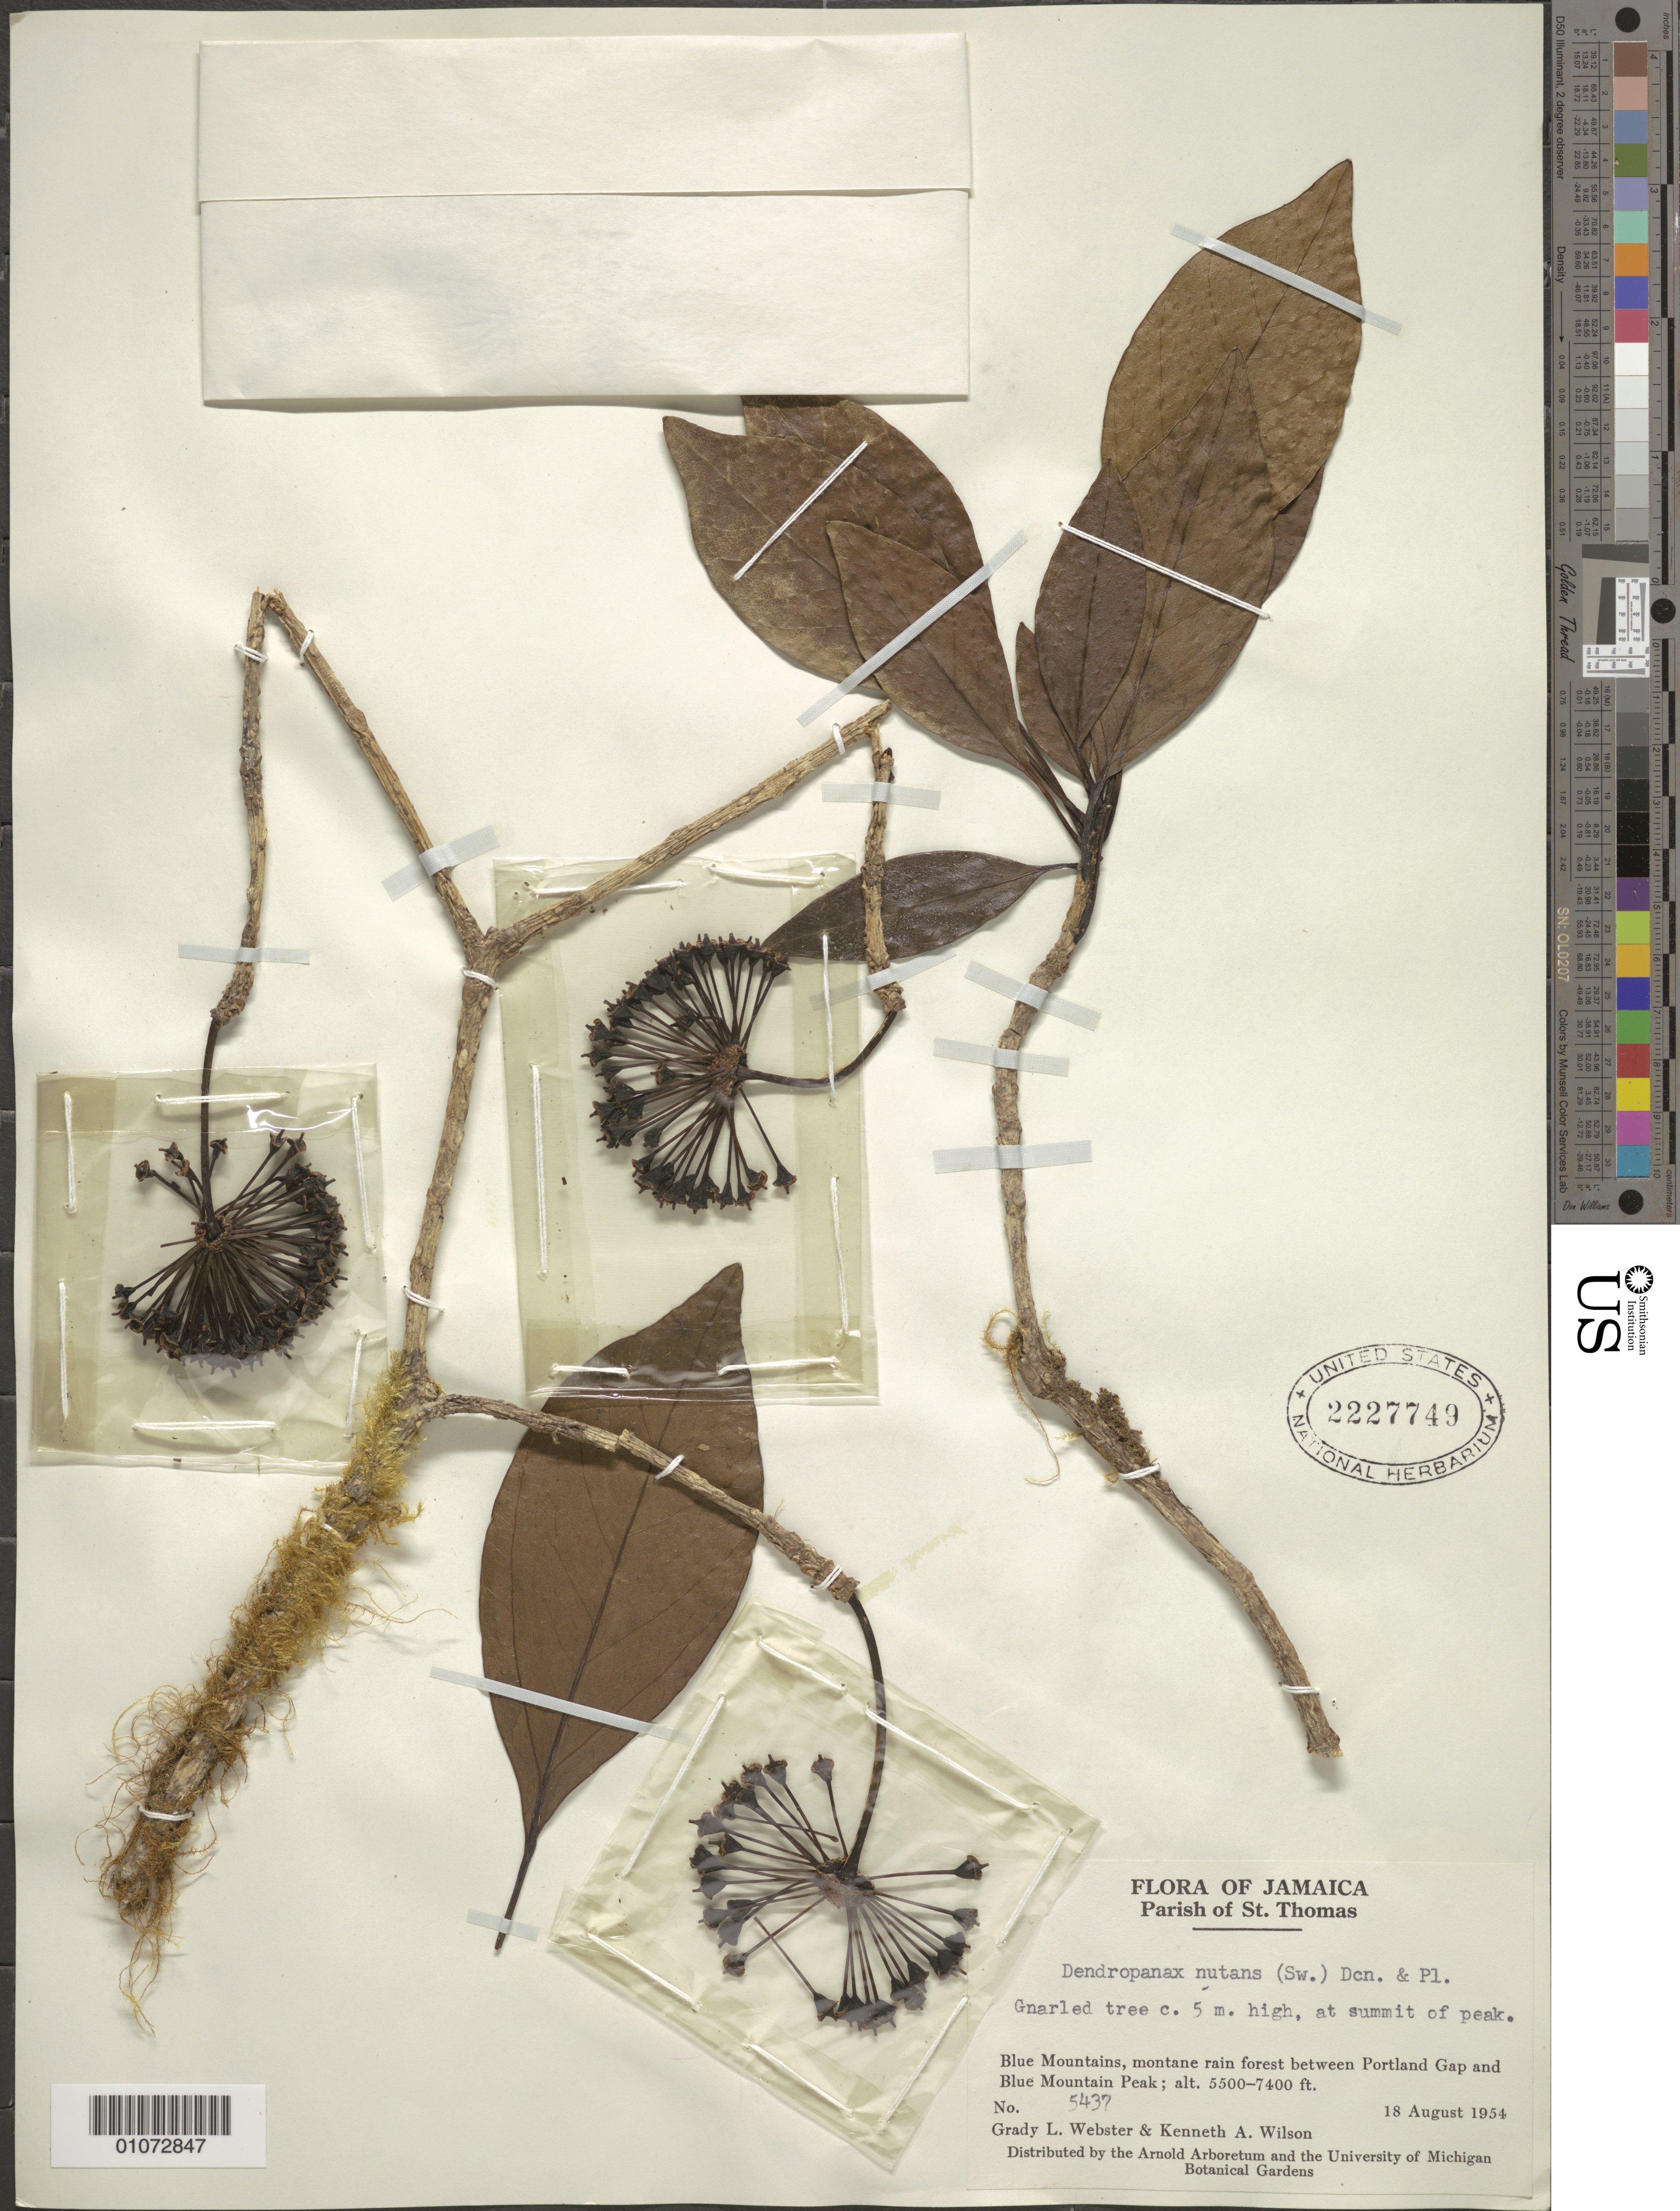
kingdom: Plantae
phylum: Tracheophyta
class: Magnoliopsida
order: Apiales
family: Araliaceae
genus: Dendropanax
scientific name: Dendropanax nutans var. nutans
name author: (Sw.) Decne. & Planch.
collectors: G. L. Webster & K. A. Wilson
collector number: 5437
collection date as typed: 18 Aug 1954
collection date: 1954-08-18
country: Jamaica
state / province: Saint Thomas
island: Jamaica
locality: Blue Mountains, montane rain forest between Portland Gap and Blue Mountain Peak, at summit of peak.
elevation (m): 1676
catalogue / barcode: US 2227749